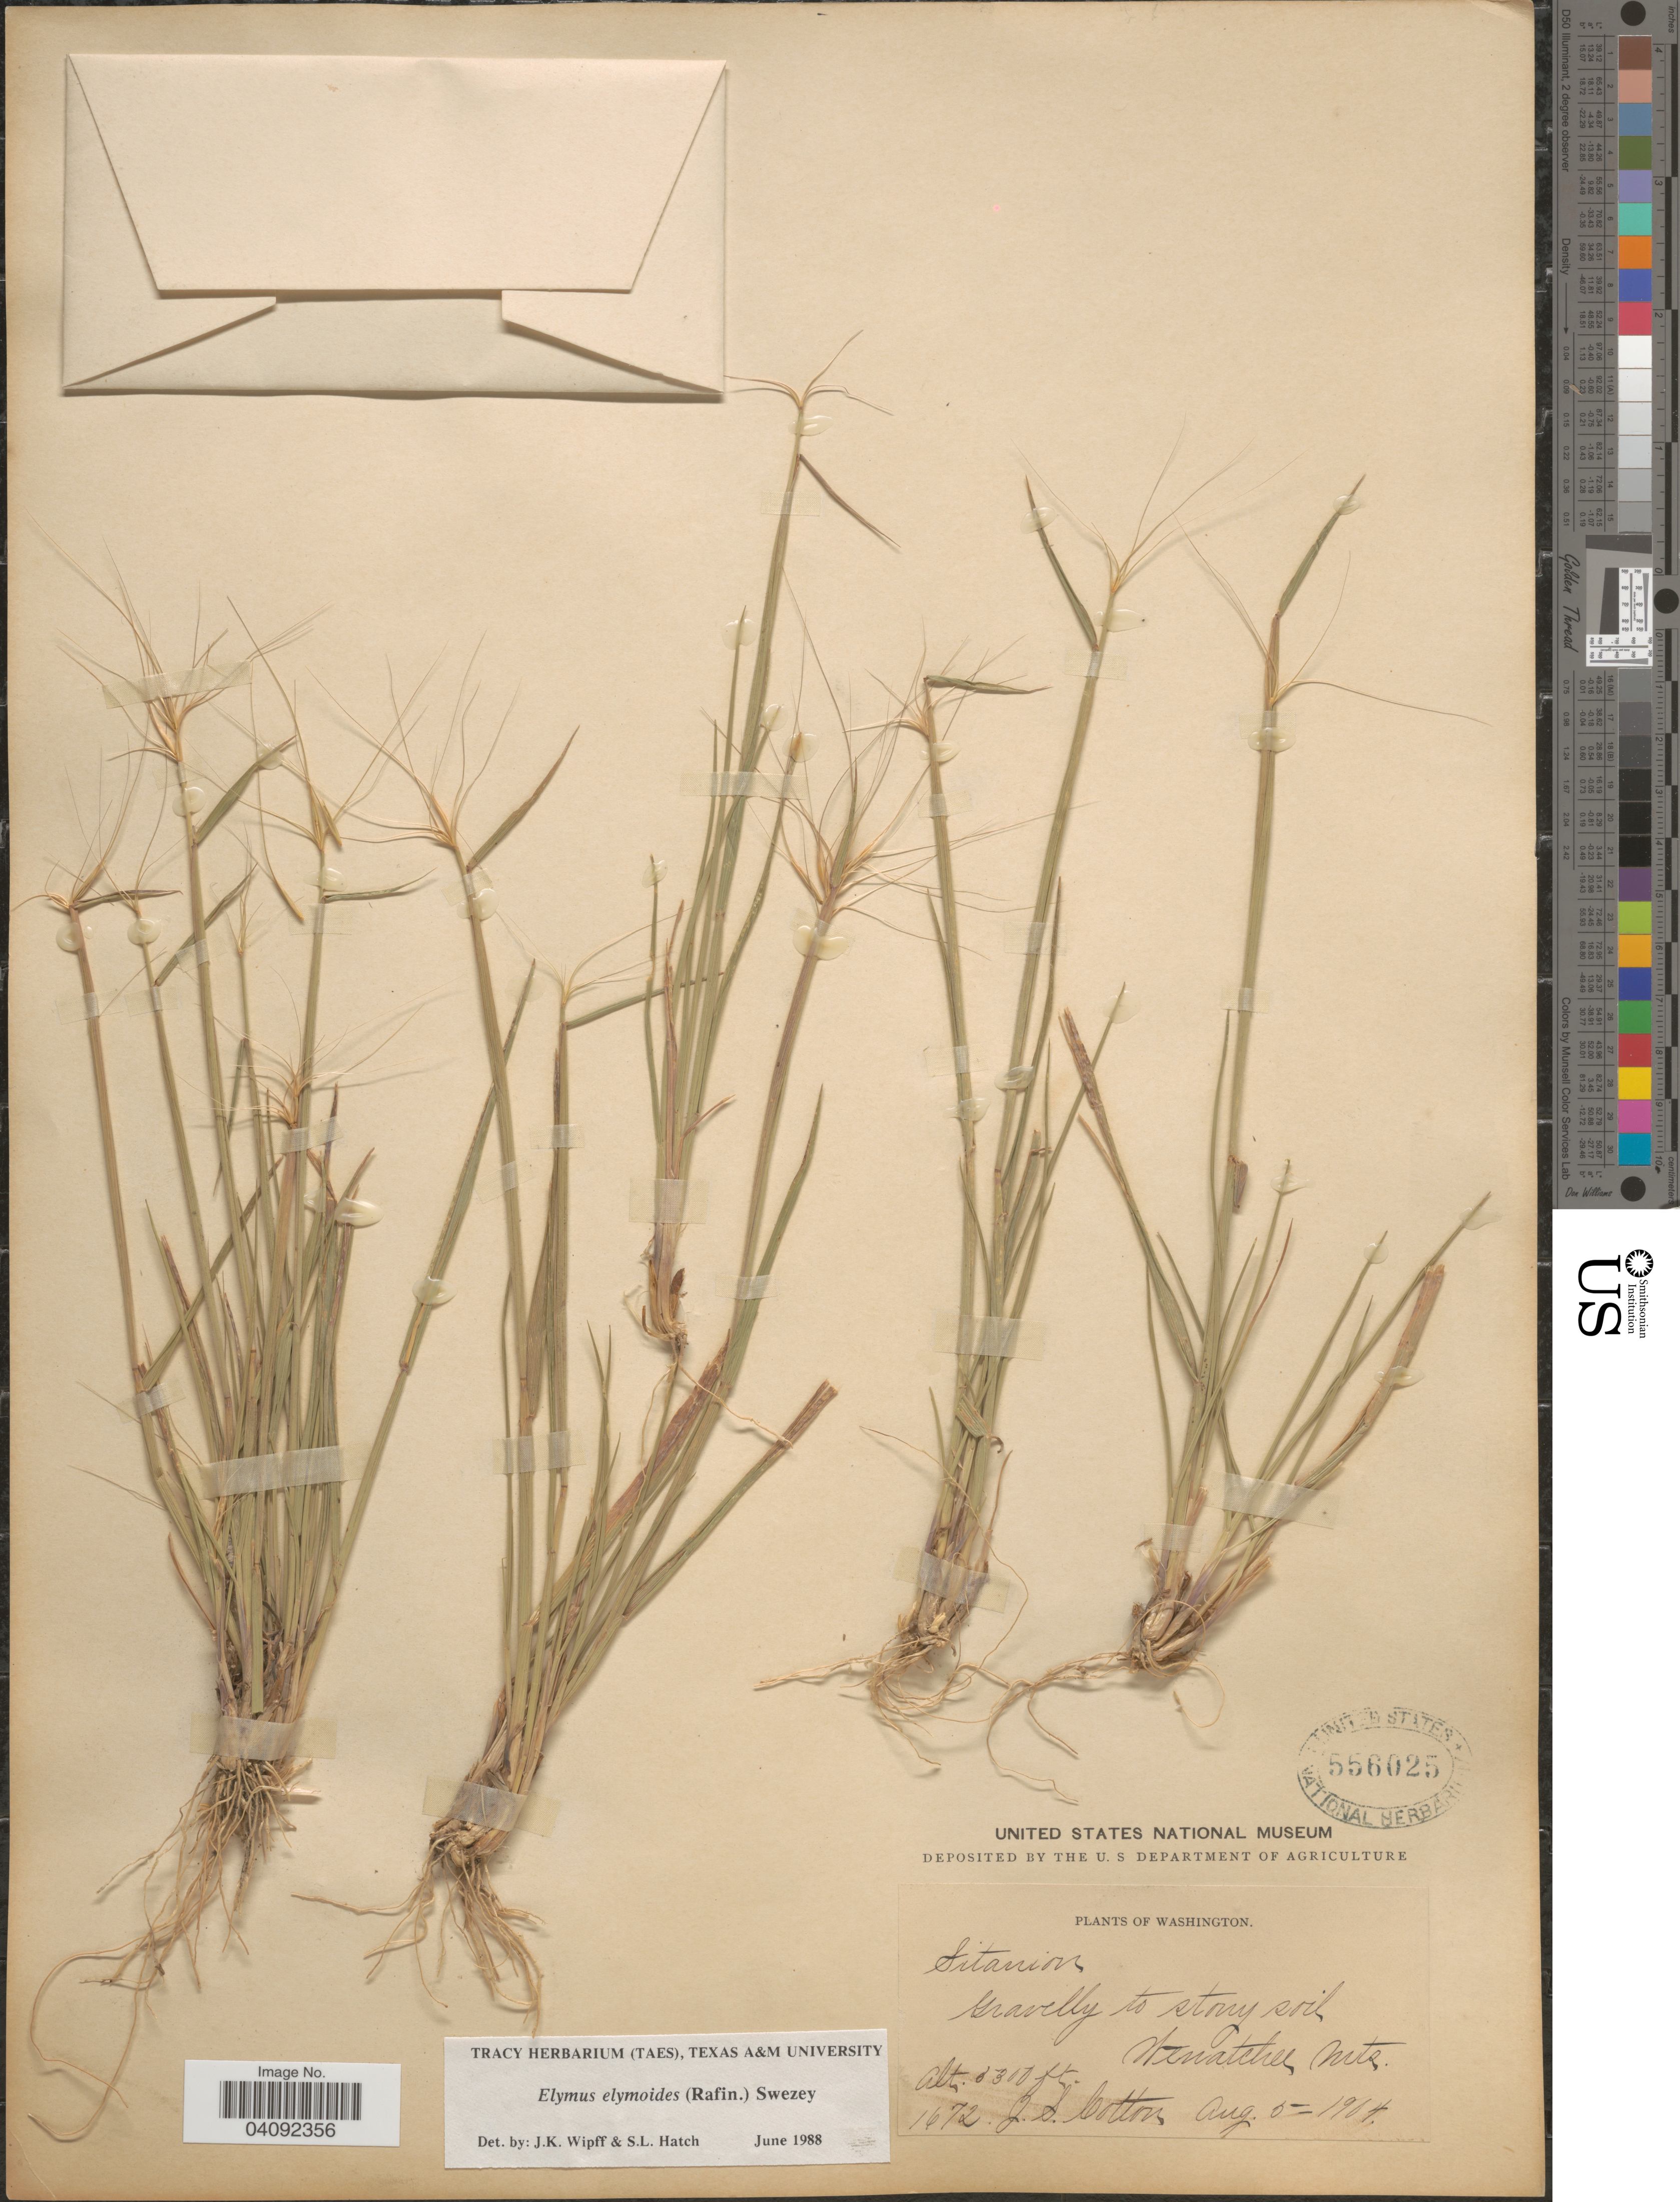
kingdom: Plantae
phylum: Tracheophyta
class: Liliopsida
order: Poales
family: Poaceae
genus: Elymus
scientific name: Elymus elymoides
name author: (Raf.) Swezey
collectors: J. S. Cotton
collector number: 1672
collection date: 1904-08-05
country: United States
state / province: Washington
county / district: Chelan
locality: Gravelly to stony soil. Wenatchee Mts.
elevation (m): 1006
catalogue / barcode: US 556025